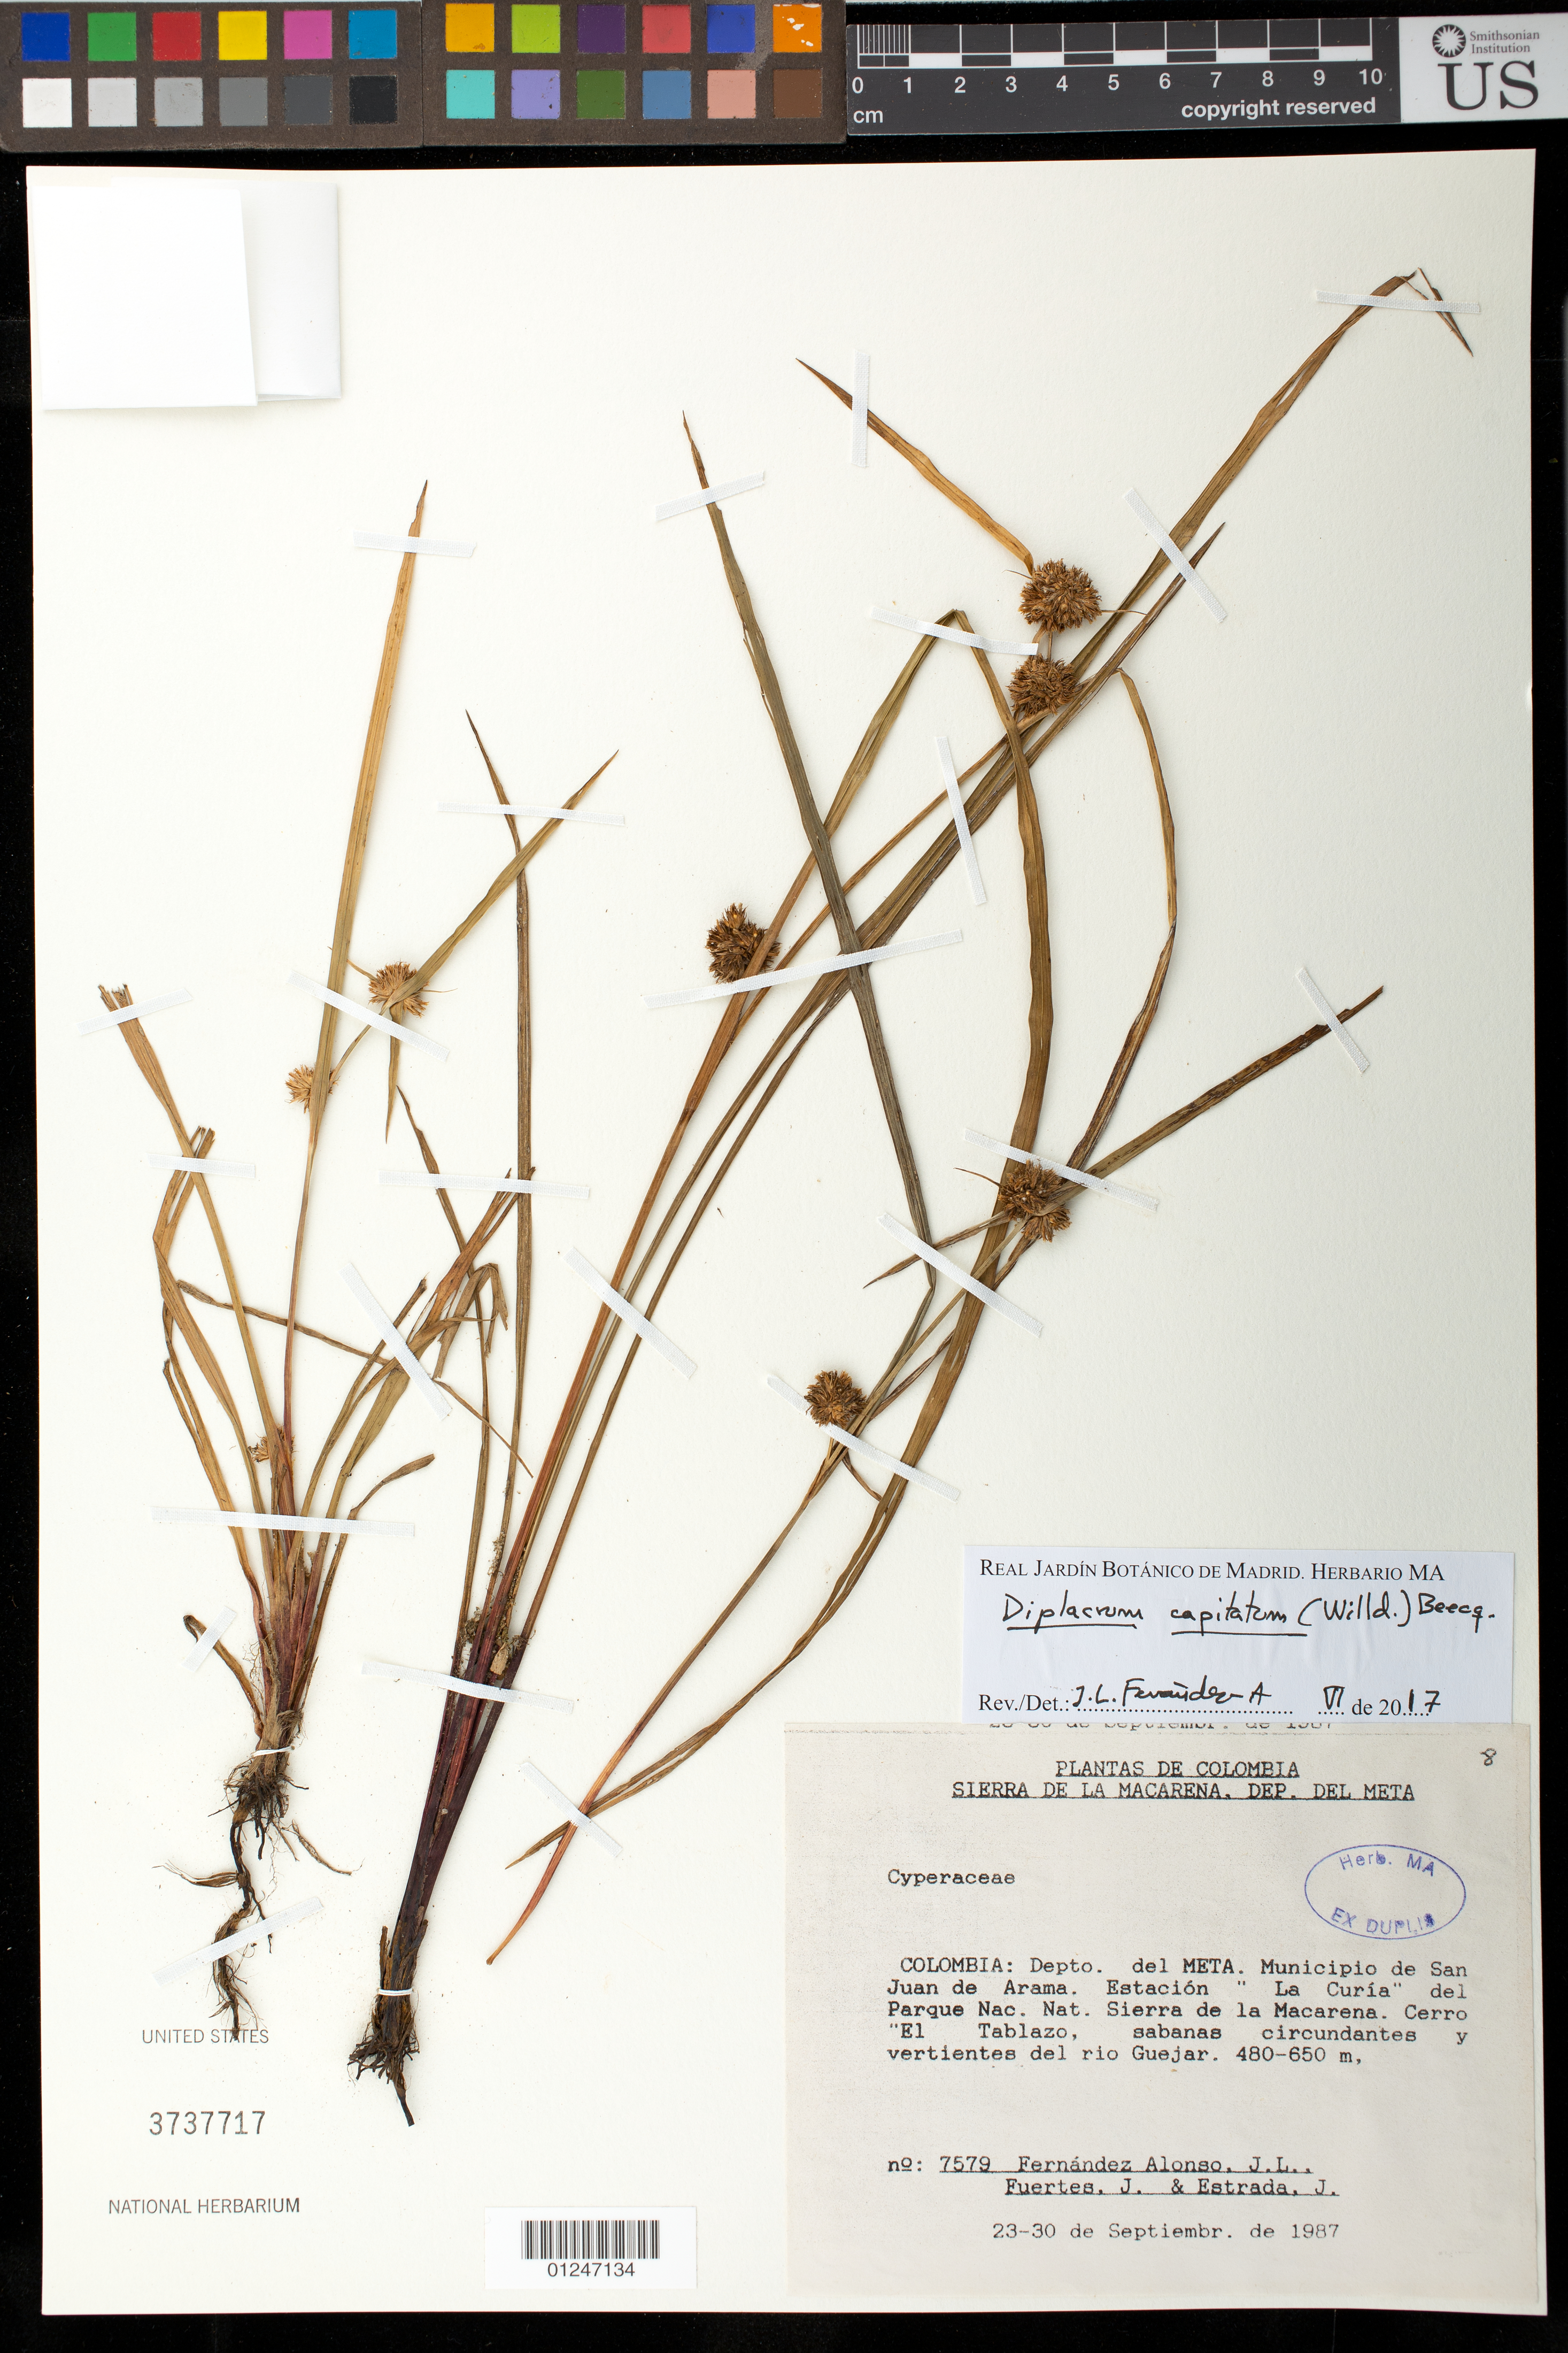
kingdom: Plantae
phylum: Tracheophyta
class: Liliopsida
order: Poales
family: Cyperaceae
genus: Diplacrum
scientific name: Diplacrum capitatum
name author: (Willd.) Boeckeler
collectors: J. L. Fernández-Alonso, J. Fuertes & J. Estrada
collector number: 7579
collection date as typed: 23-30 de Septiembr. de 1987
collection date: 1987-09-23/1987-09-30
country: Colombia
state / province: Meta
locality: Municipio de San Juan de Arama. Estacion "La Curia" del Parque Nac. Nat. Sierra de la Macarena. Cerro "El Tablazo, sabanas circundantes y vertientes del rio Guejar.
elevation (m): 480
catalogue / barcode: US 3737717